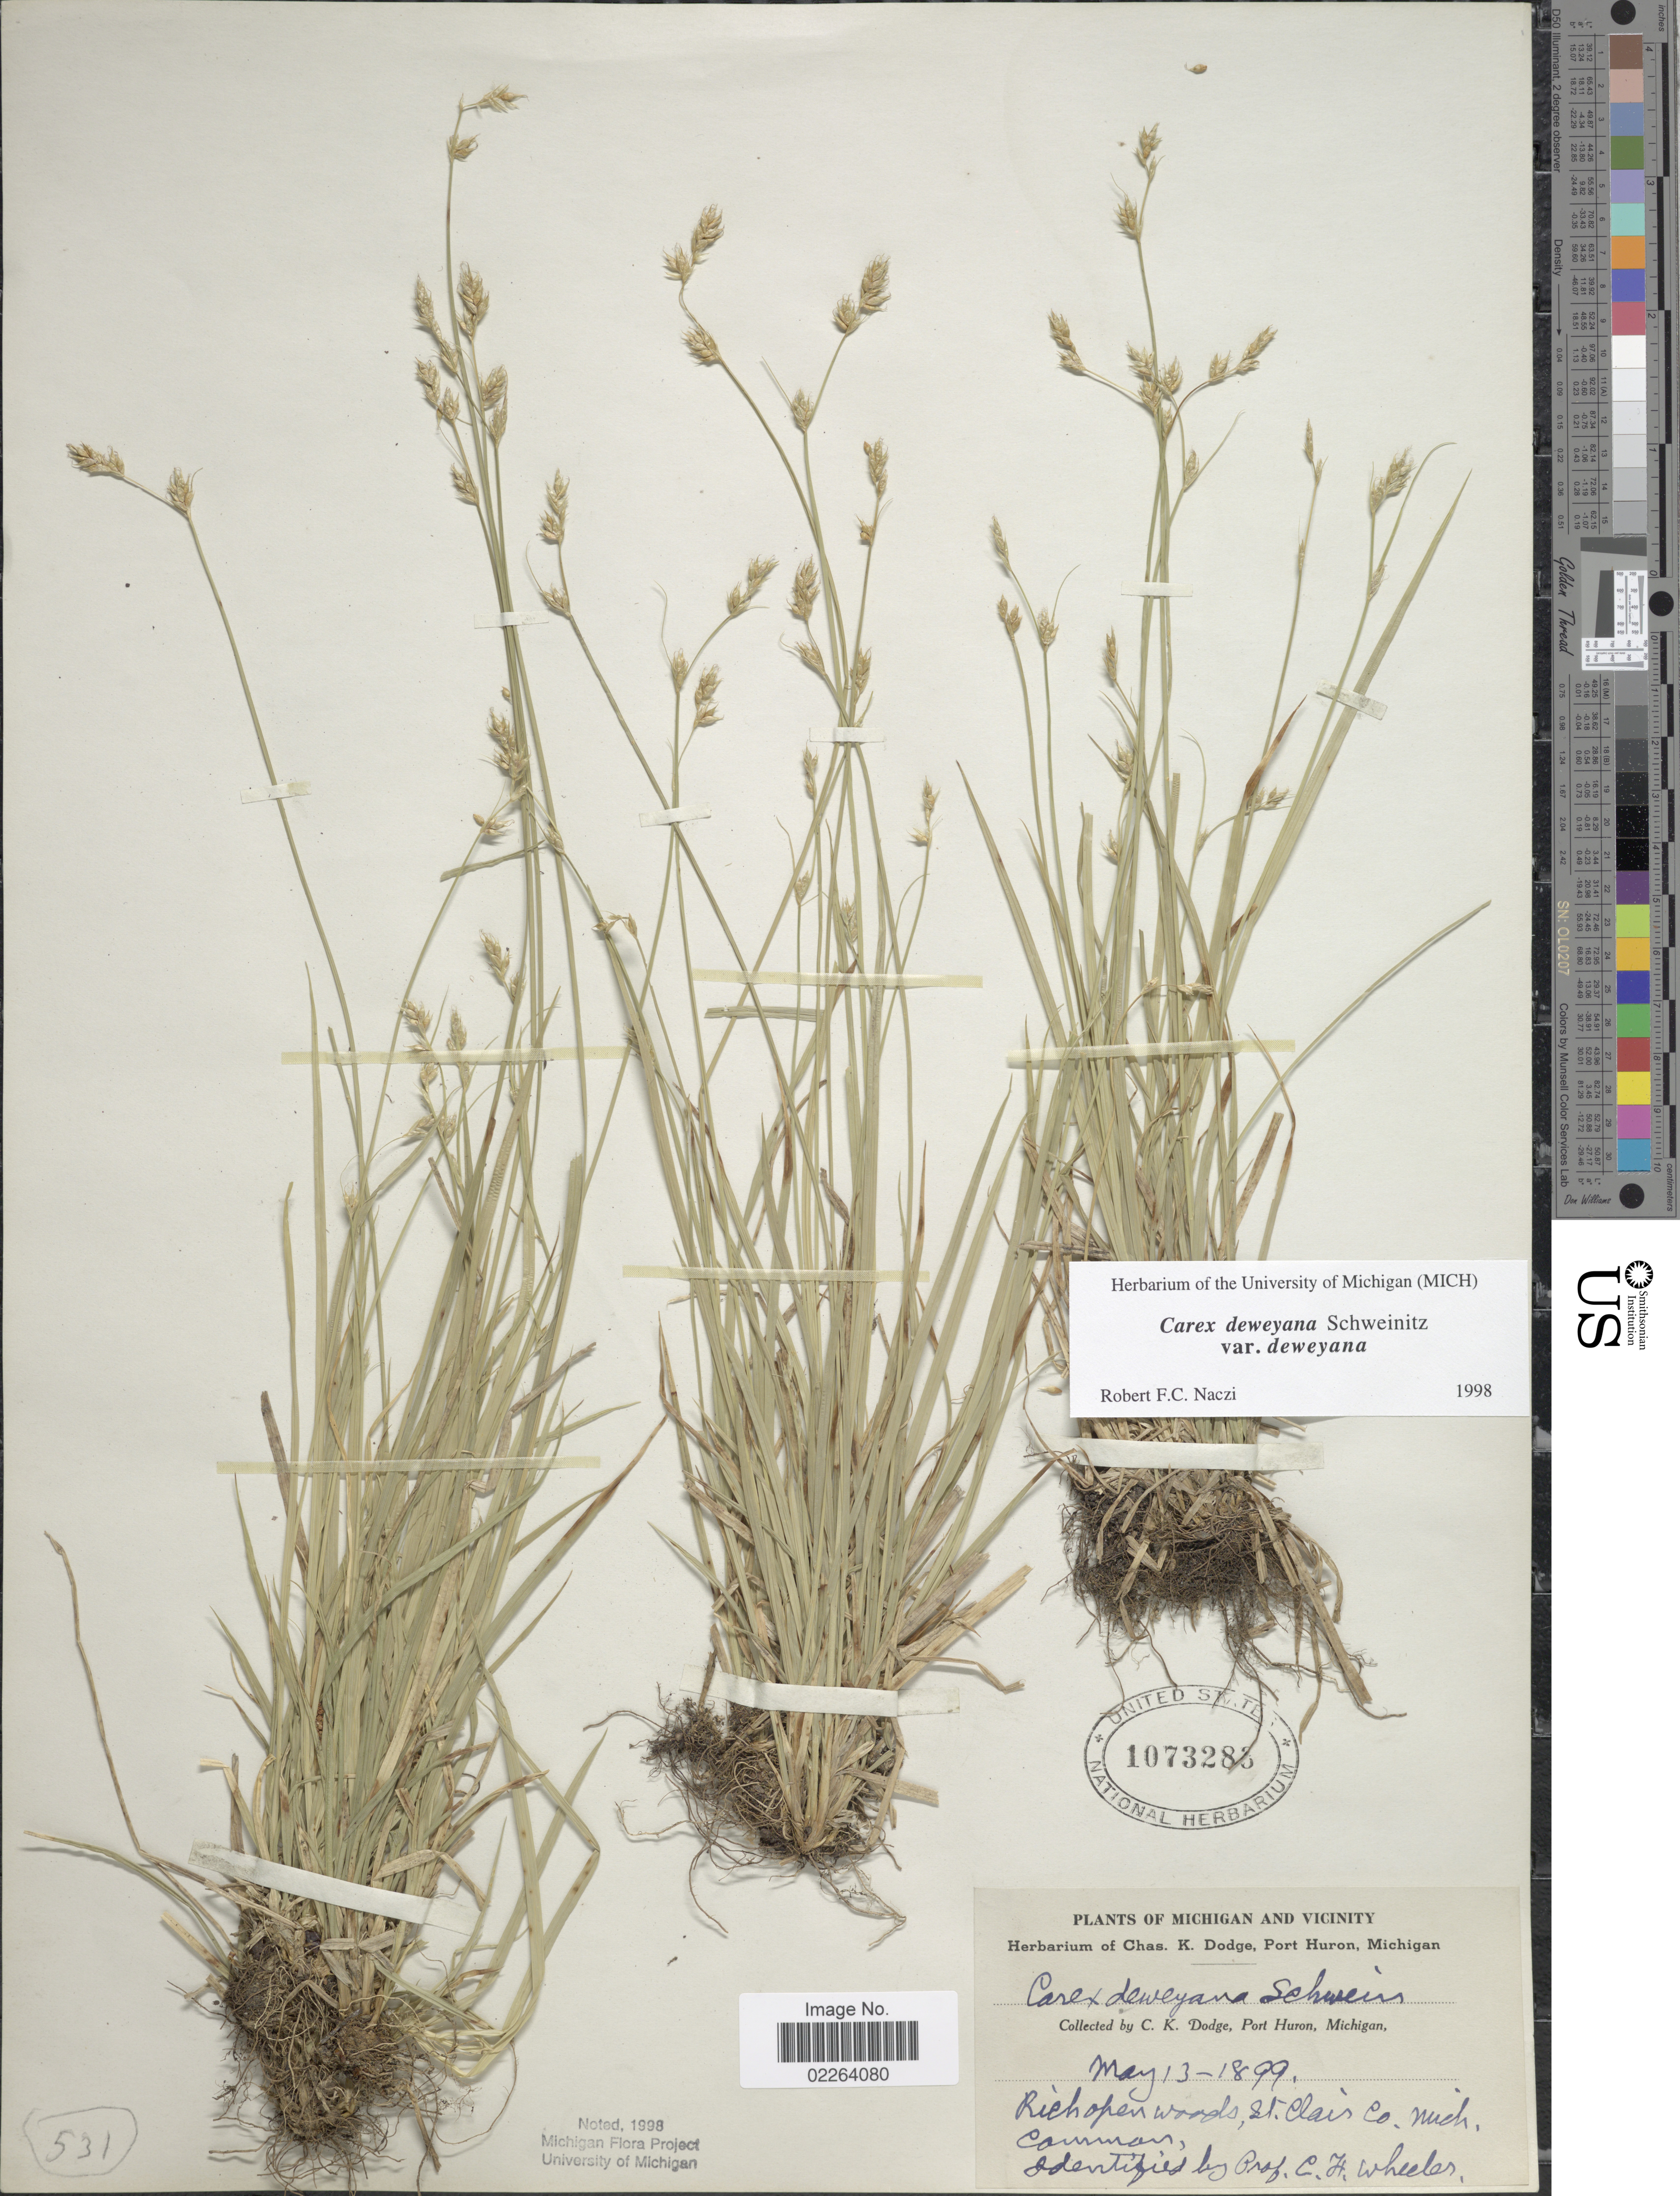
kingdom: Plantae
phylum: Tracheophyta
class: Liliopsida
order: Poales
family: Cyperaceae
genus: Carex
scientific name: Carex deweyana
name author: Schwein.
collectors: C. Dodge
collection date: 1899-05-13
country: United States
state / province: Michigan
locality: Michigan and vicinity, rich open wood, St. Clari Co.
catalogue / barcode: US 1073283